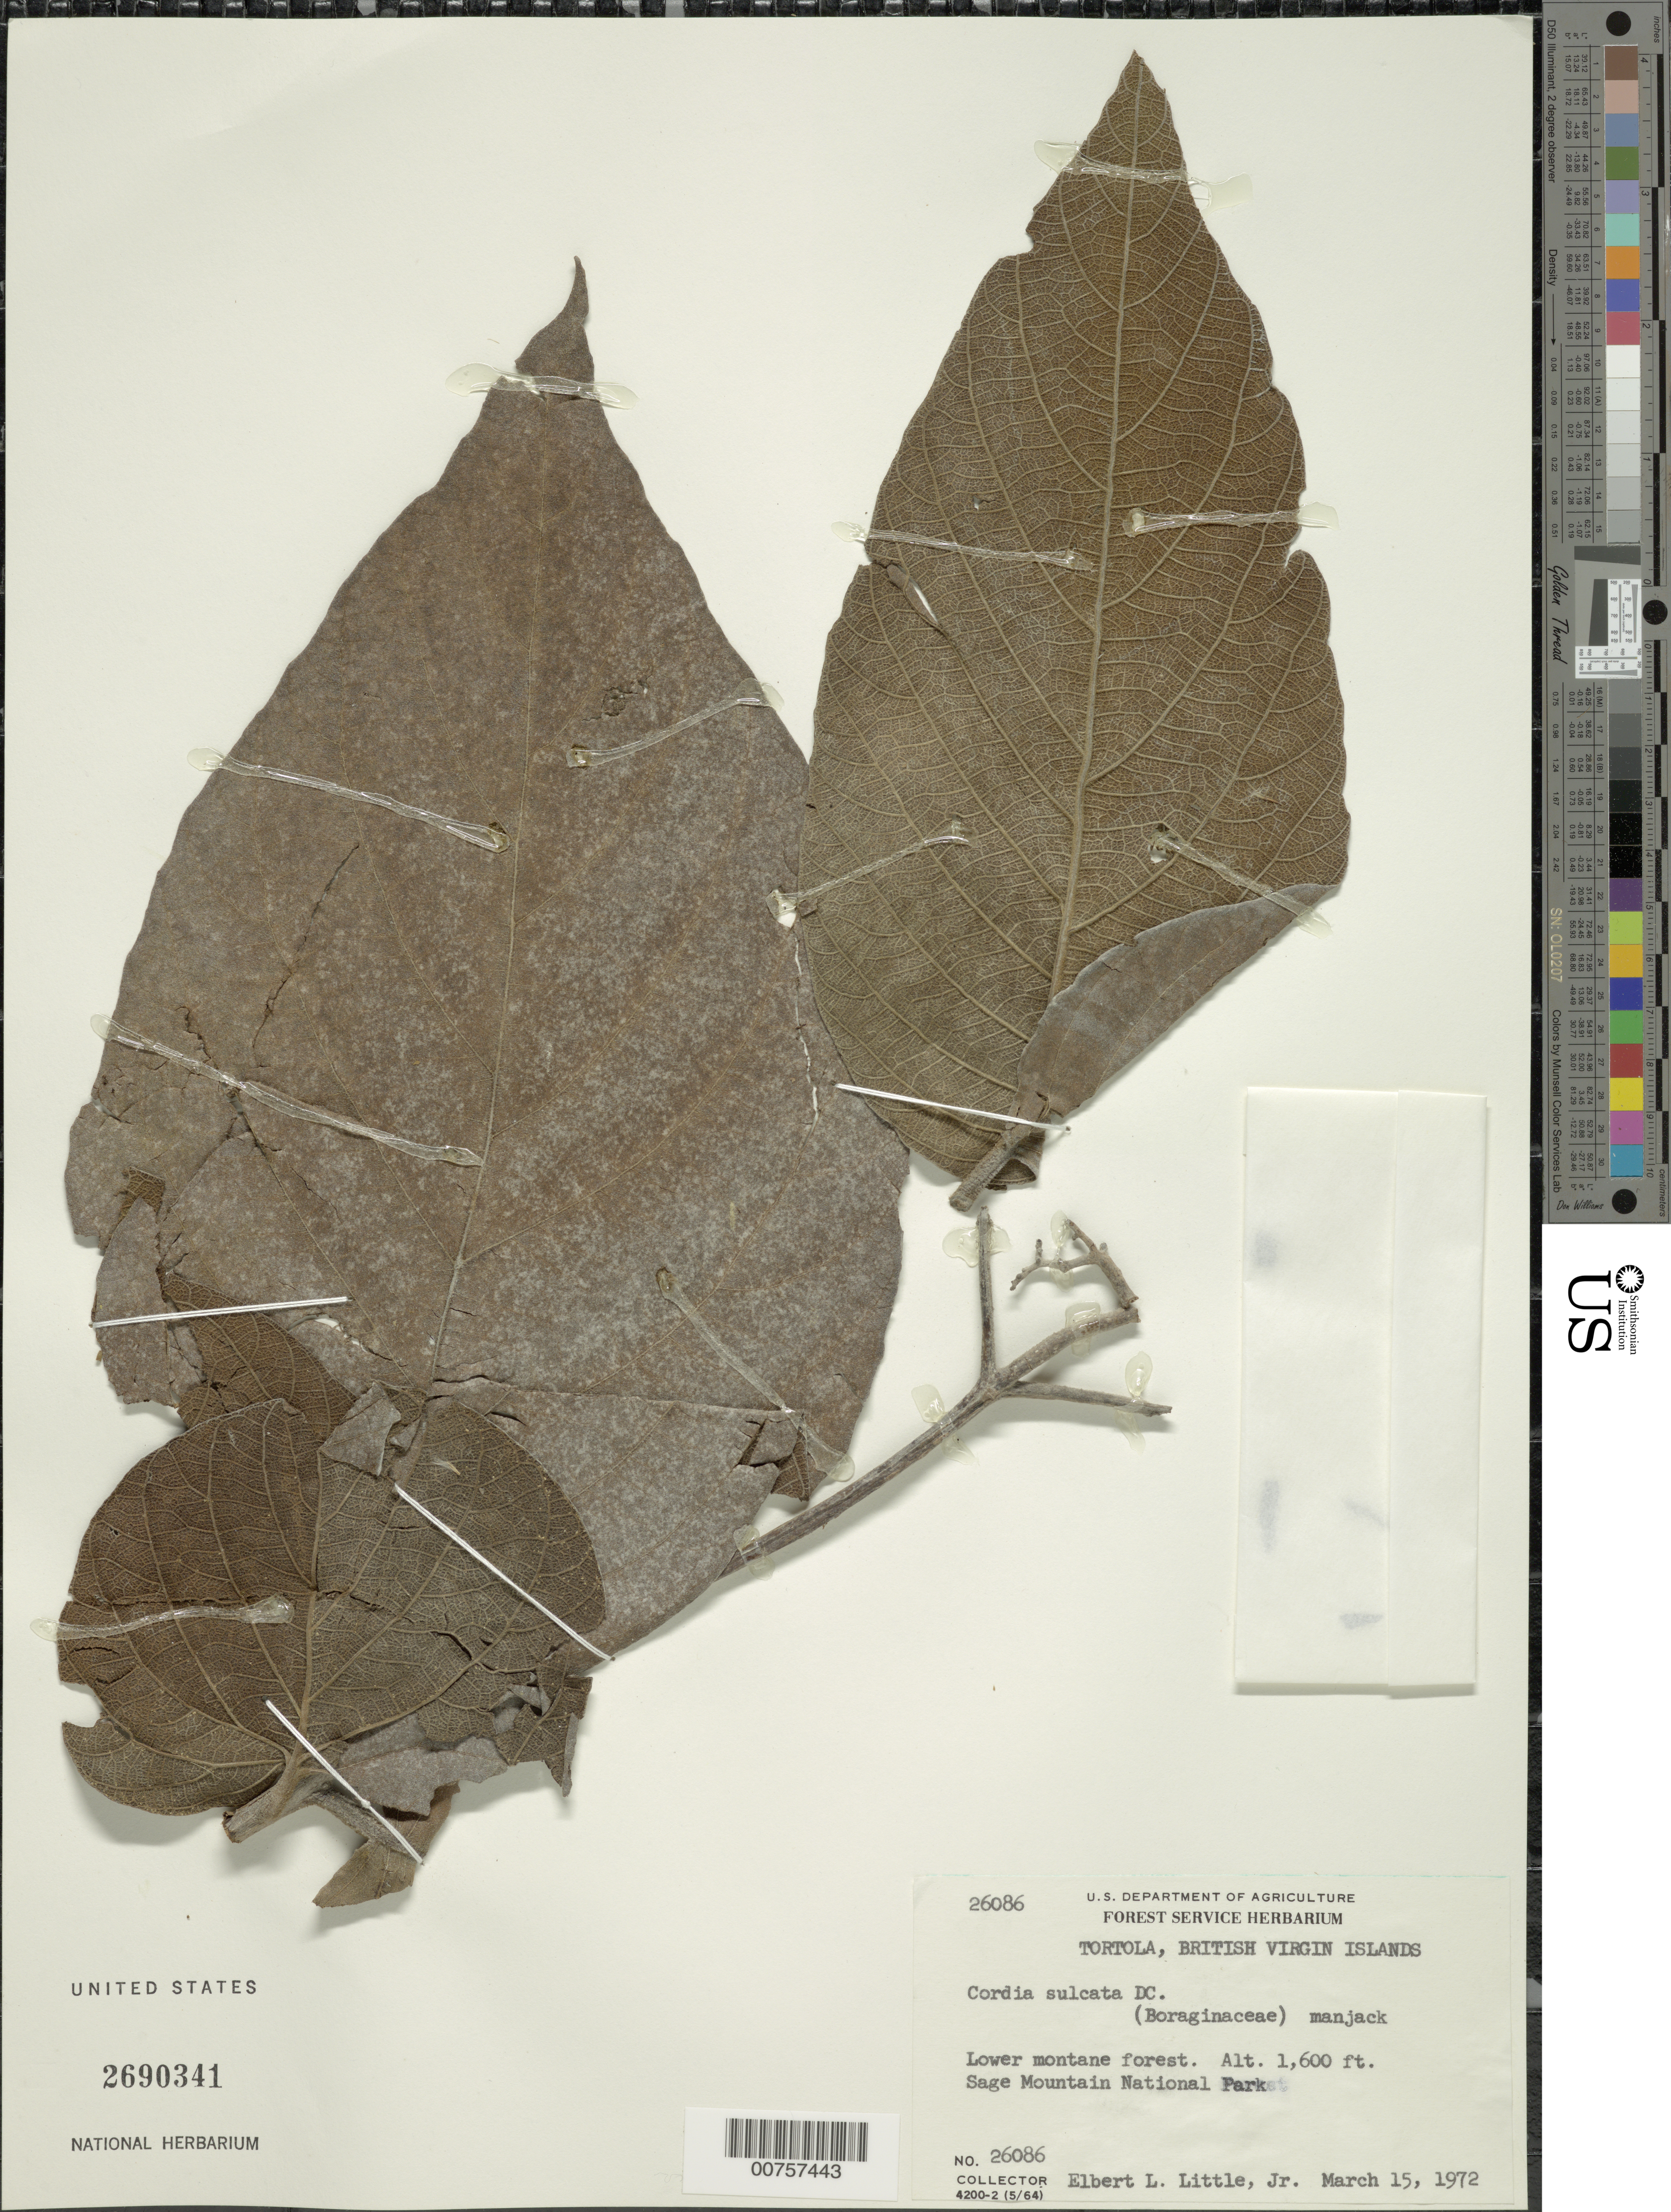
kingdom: Plantae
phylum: Tracheophyta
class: Magnoliopsida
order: Boraginales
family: Cordiaceae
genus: Cordia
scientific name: Cordia sulcata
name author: DC.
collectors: E. L. Little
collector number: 26086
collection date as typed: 15 Mar 1972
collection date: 1972-03-15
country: British Virgin Islands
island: Tortola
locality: Sage Mountain National Park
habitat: Lower montane forest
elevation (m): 488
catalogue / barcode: US 2690341